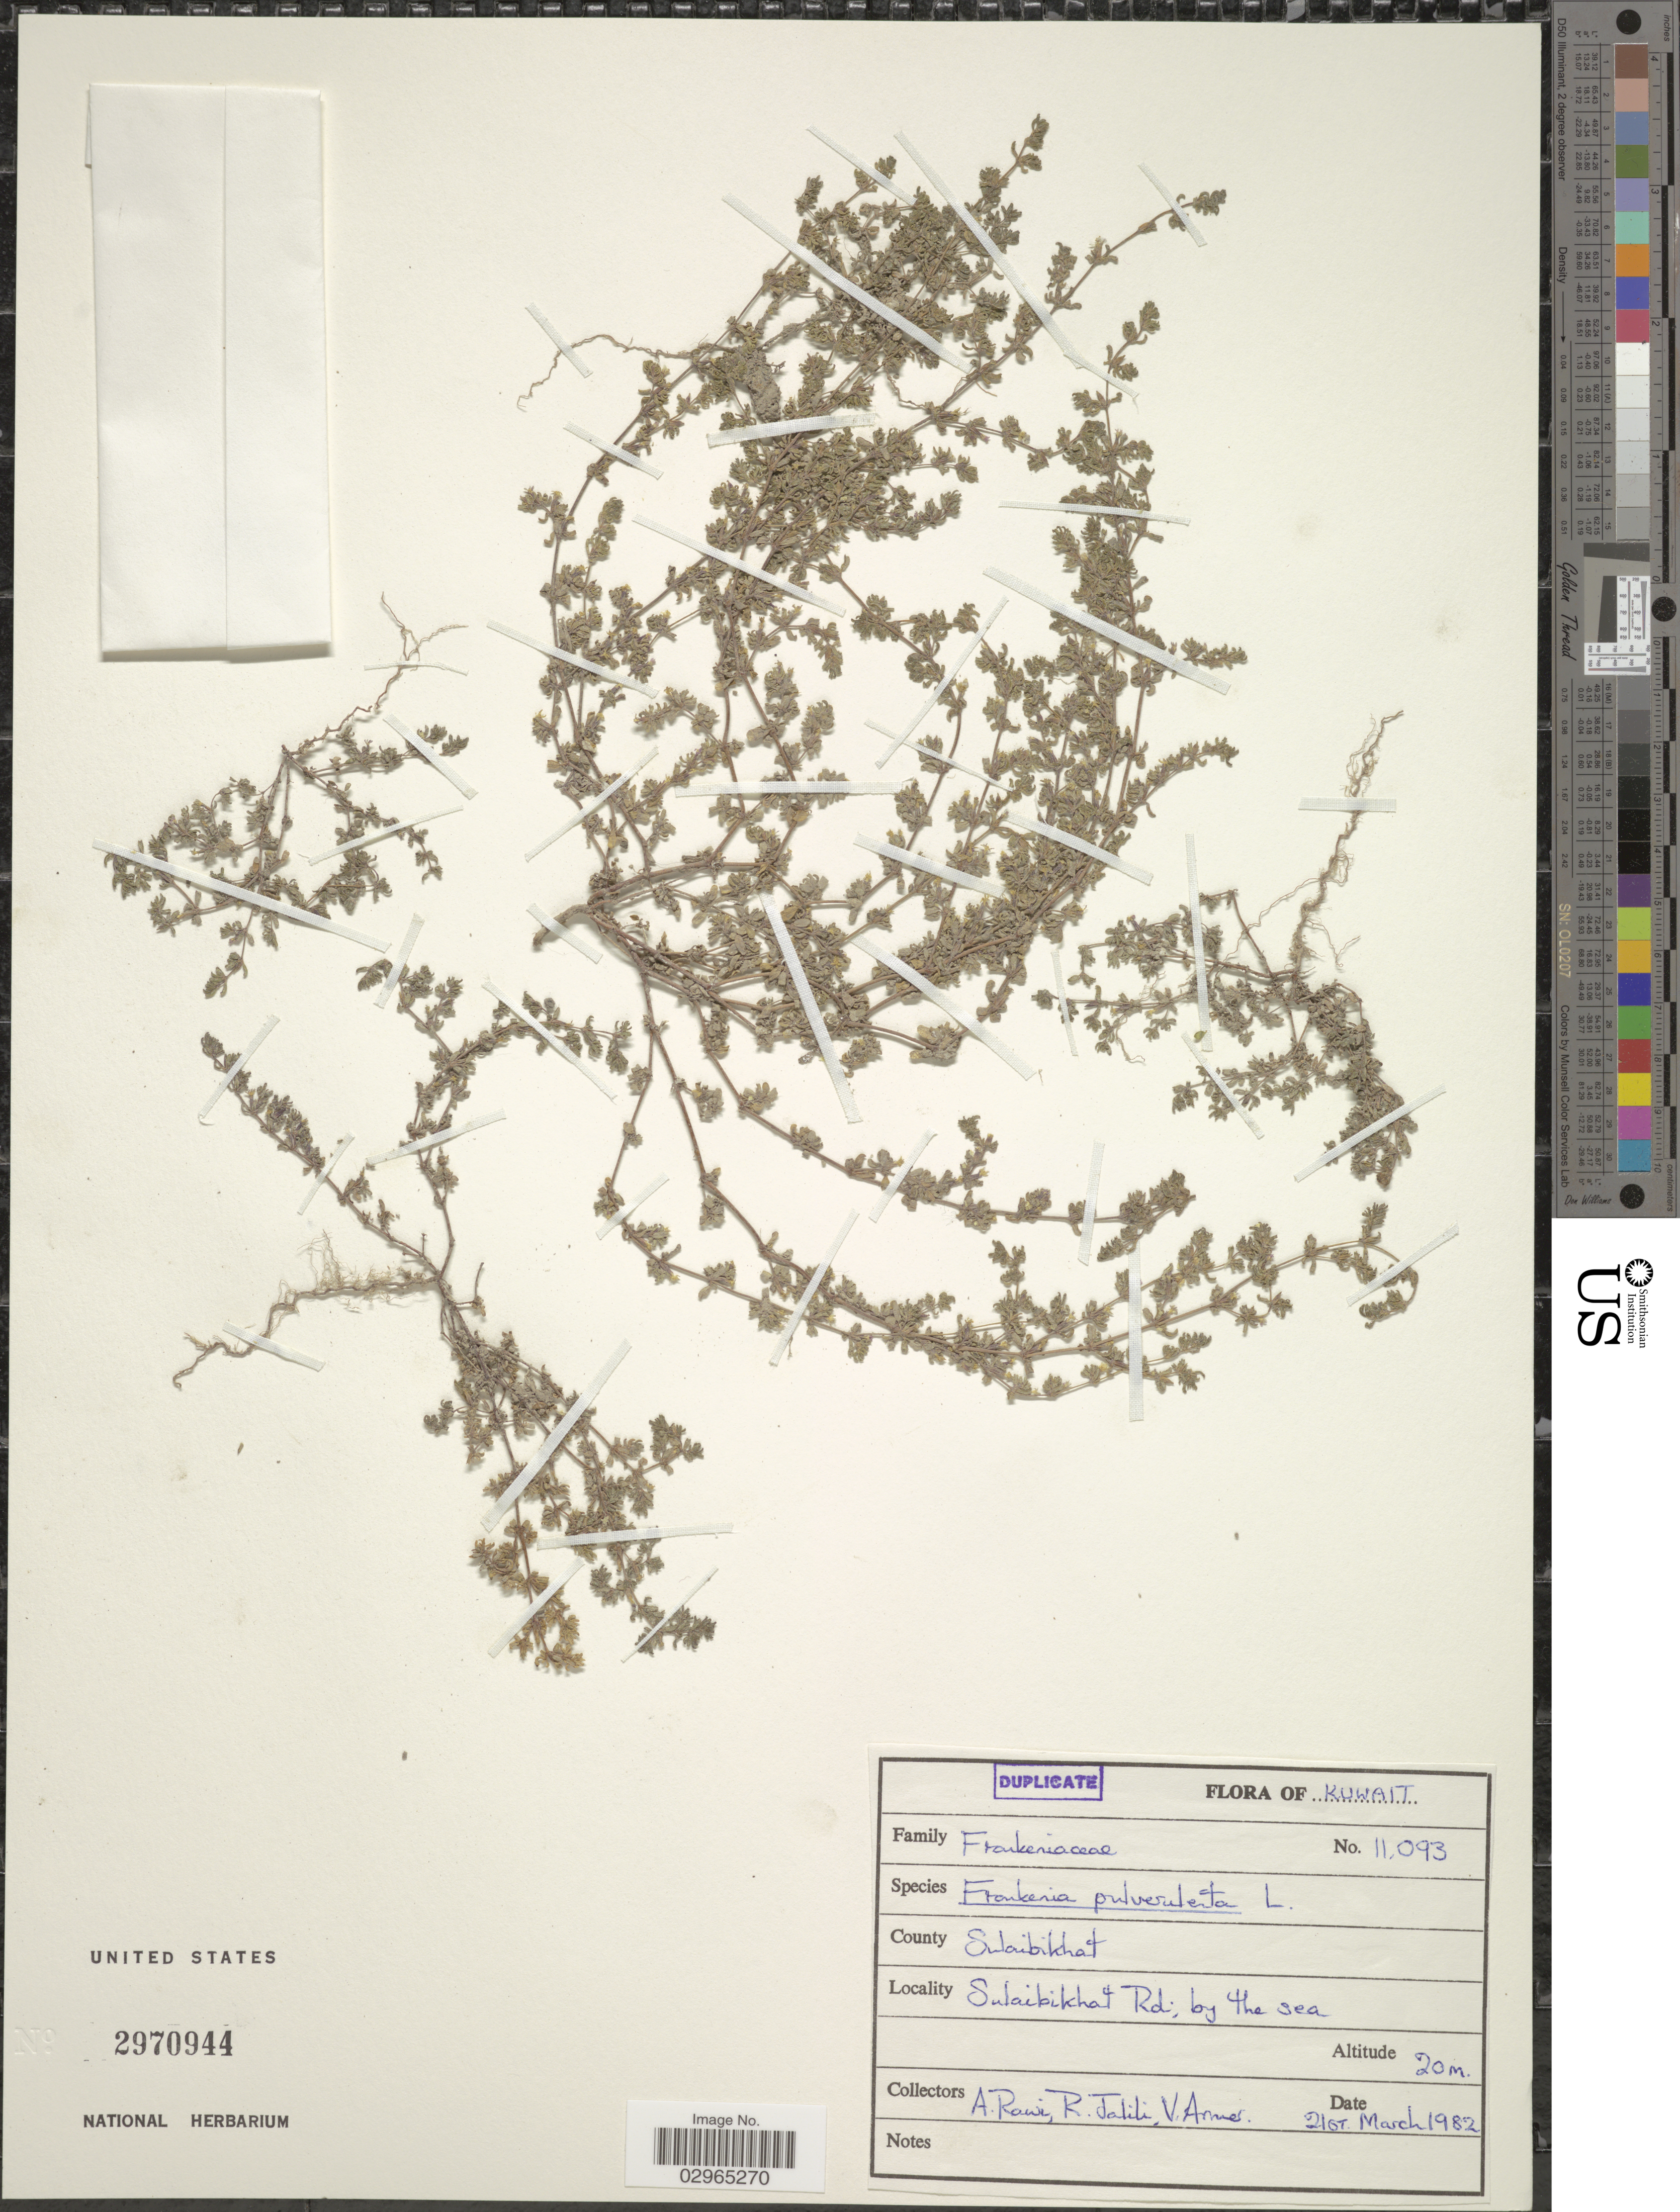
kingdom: Plantae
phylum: Tracheophyta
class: Magnoliopsida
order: Caryophyllales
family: Frankeniaceae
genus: Frankenia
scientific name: Frankenia pulverulenta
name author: L.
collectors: A. Rawi, R. Jalili & V. Armer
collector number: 11093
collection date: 1982-03-21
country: Kuwait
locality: County Sulaibikhat. Sulaibikhat Rd; by the sea.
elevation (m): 20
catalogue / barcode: US 2970944